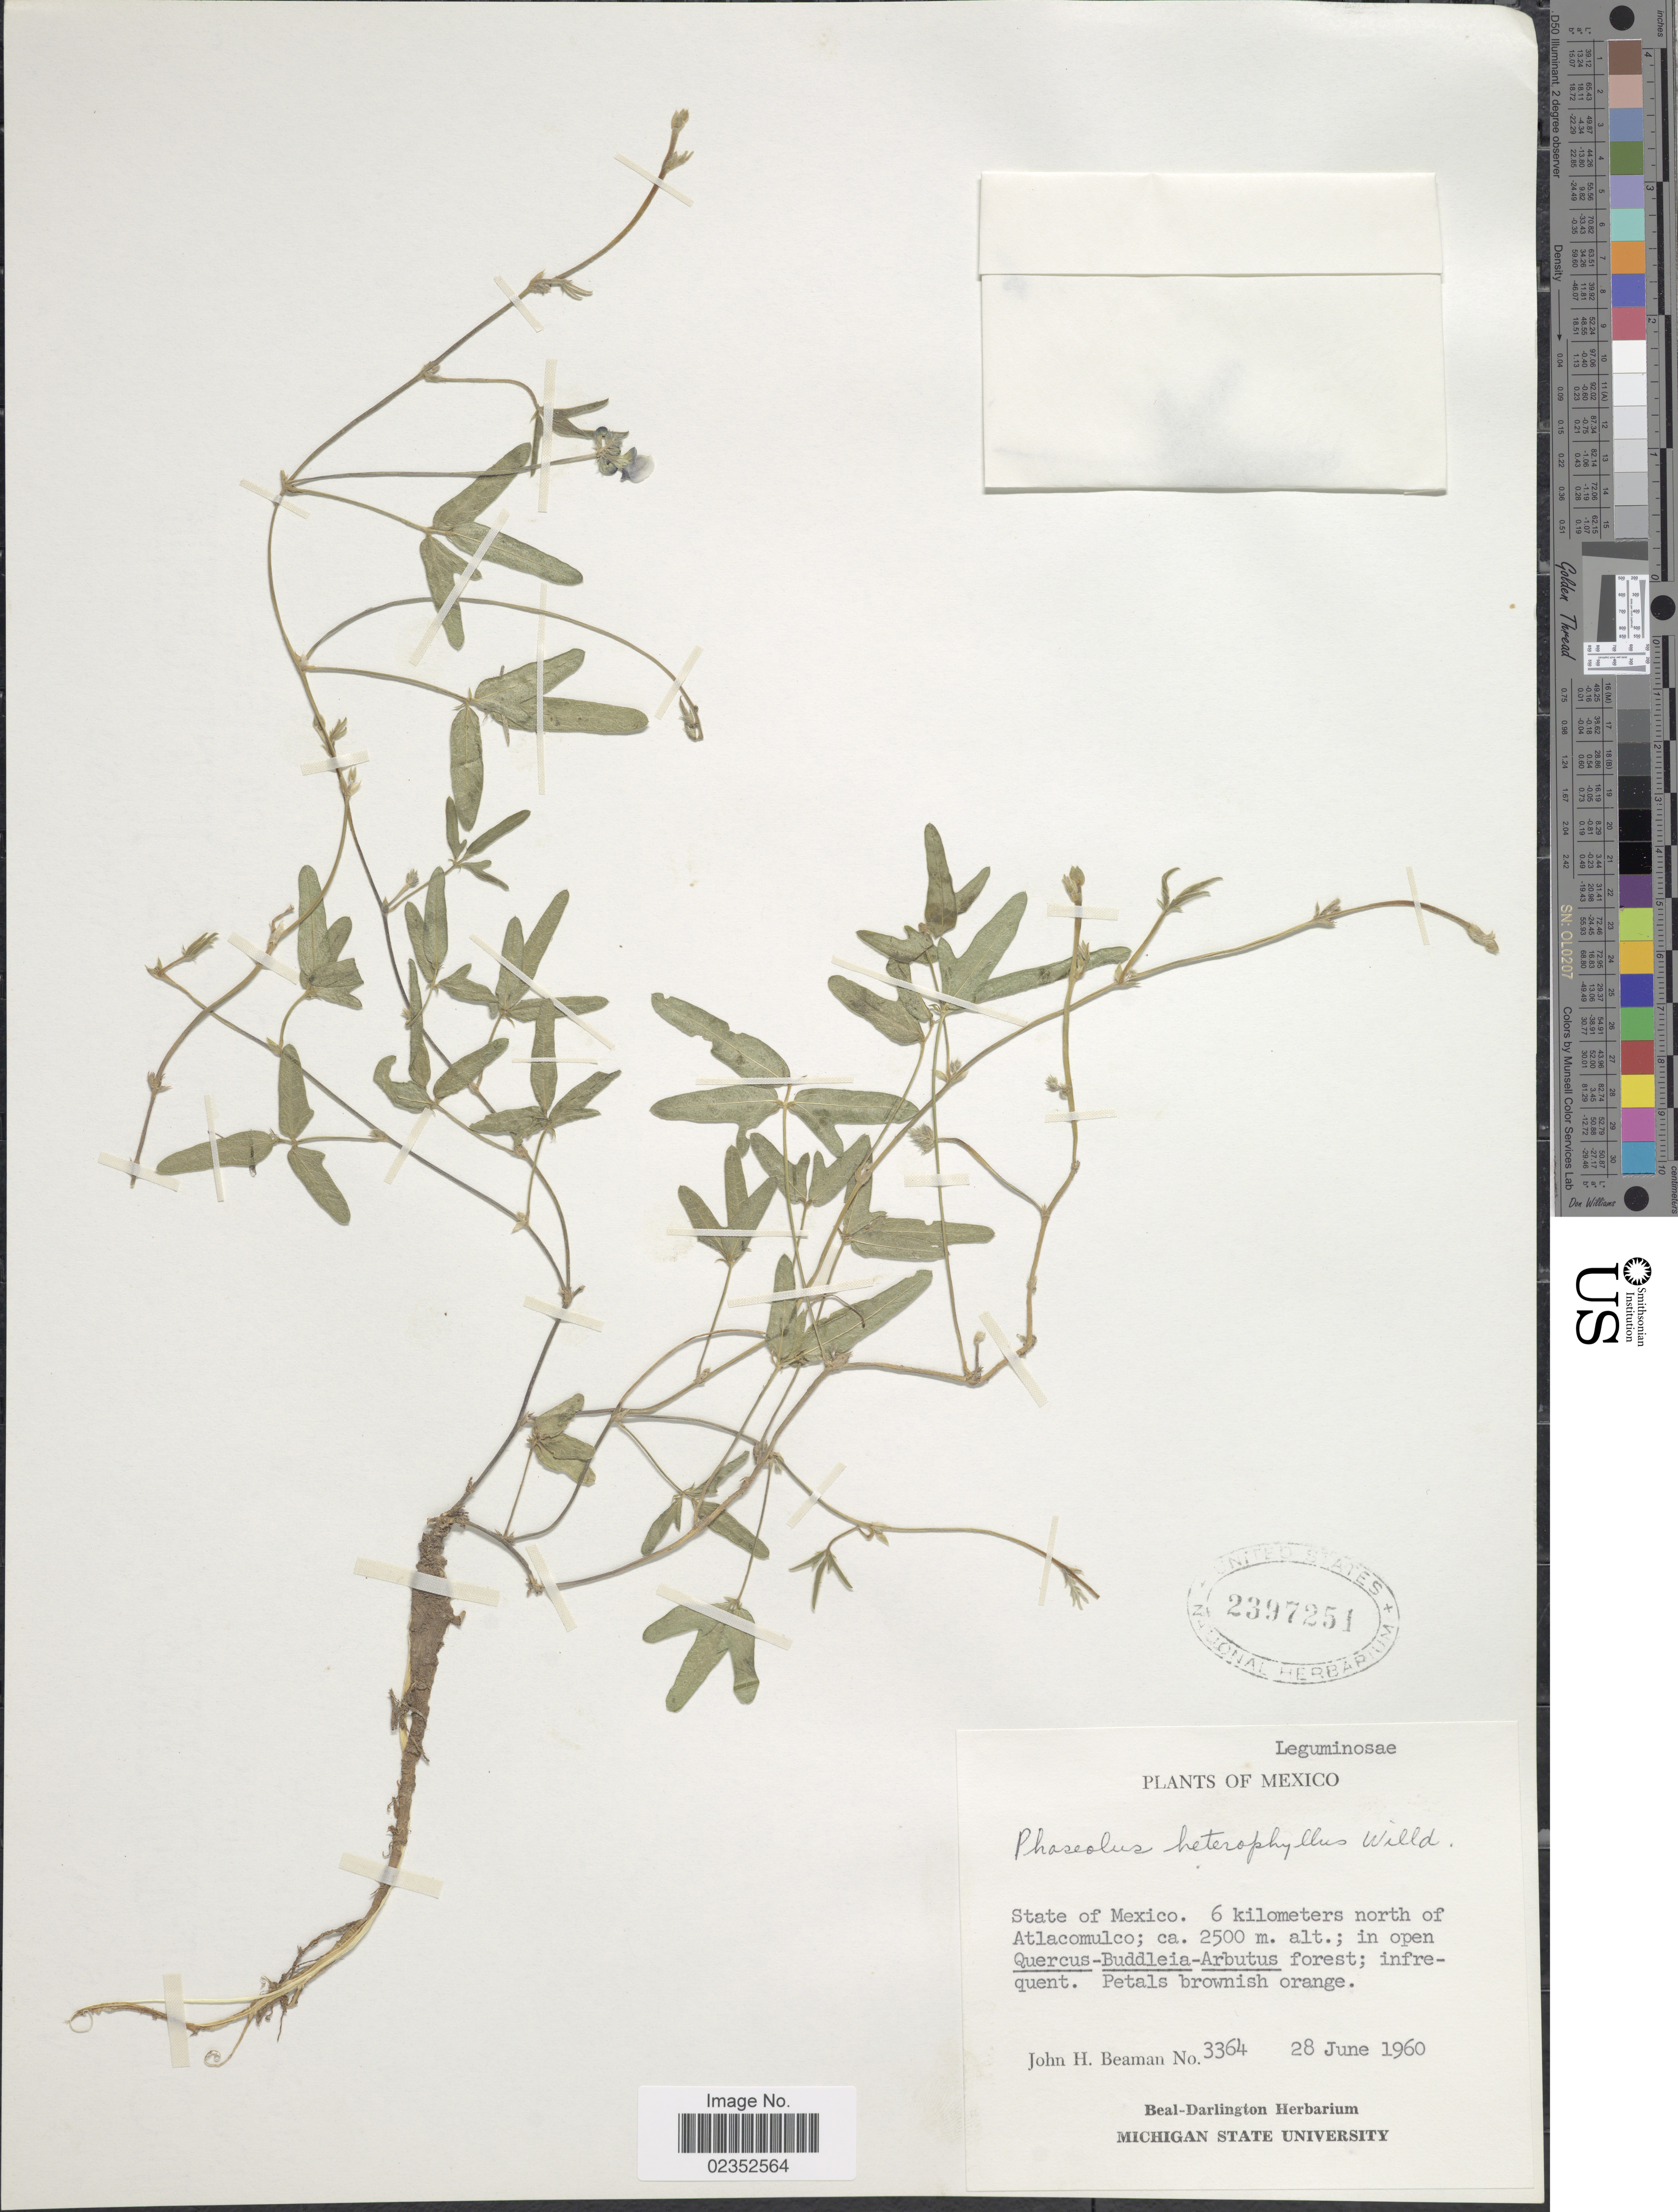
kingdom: Plantae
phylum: Tracheophyta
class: Magnoliopsida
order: Fabales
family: Fabaceae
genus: Macroptilium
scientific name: Macroptilium gibbosifolium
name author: (Ortega) A. Delgado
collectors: J. H. Beaman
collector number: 3364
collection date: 1960-06-28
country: Mexico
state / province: México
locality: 6 kilomters north of Atlacomulco; in open forest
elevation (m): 2500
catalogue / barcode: US 2397251